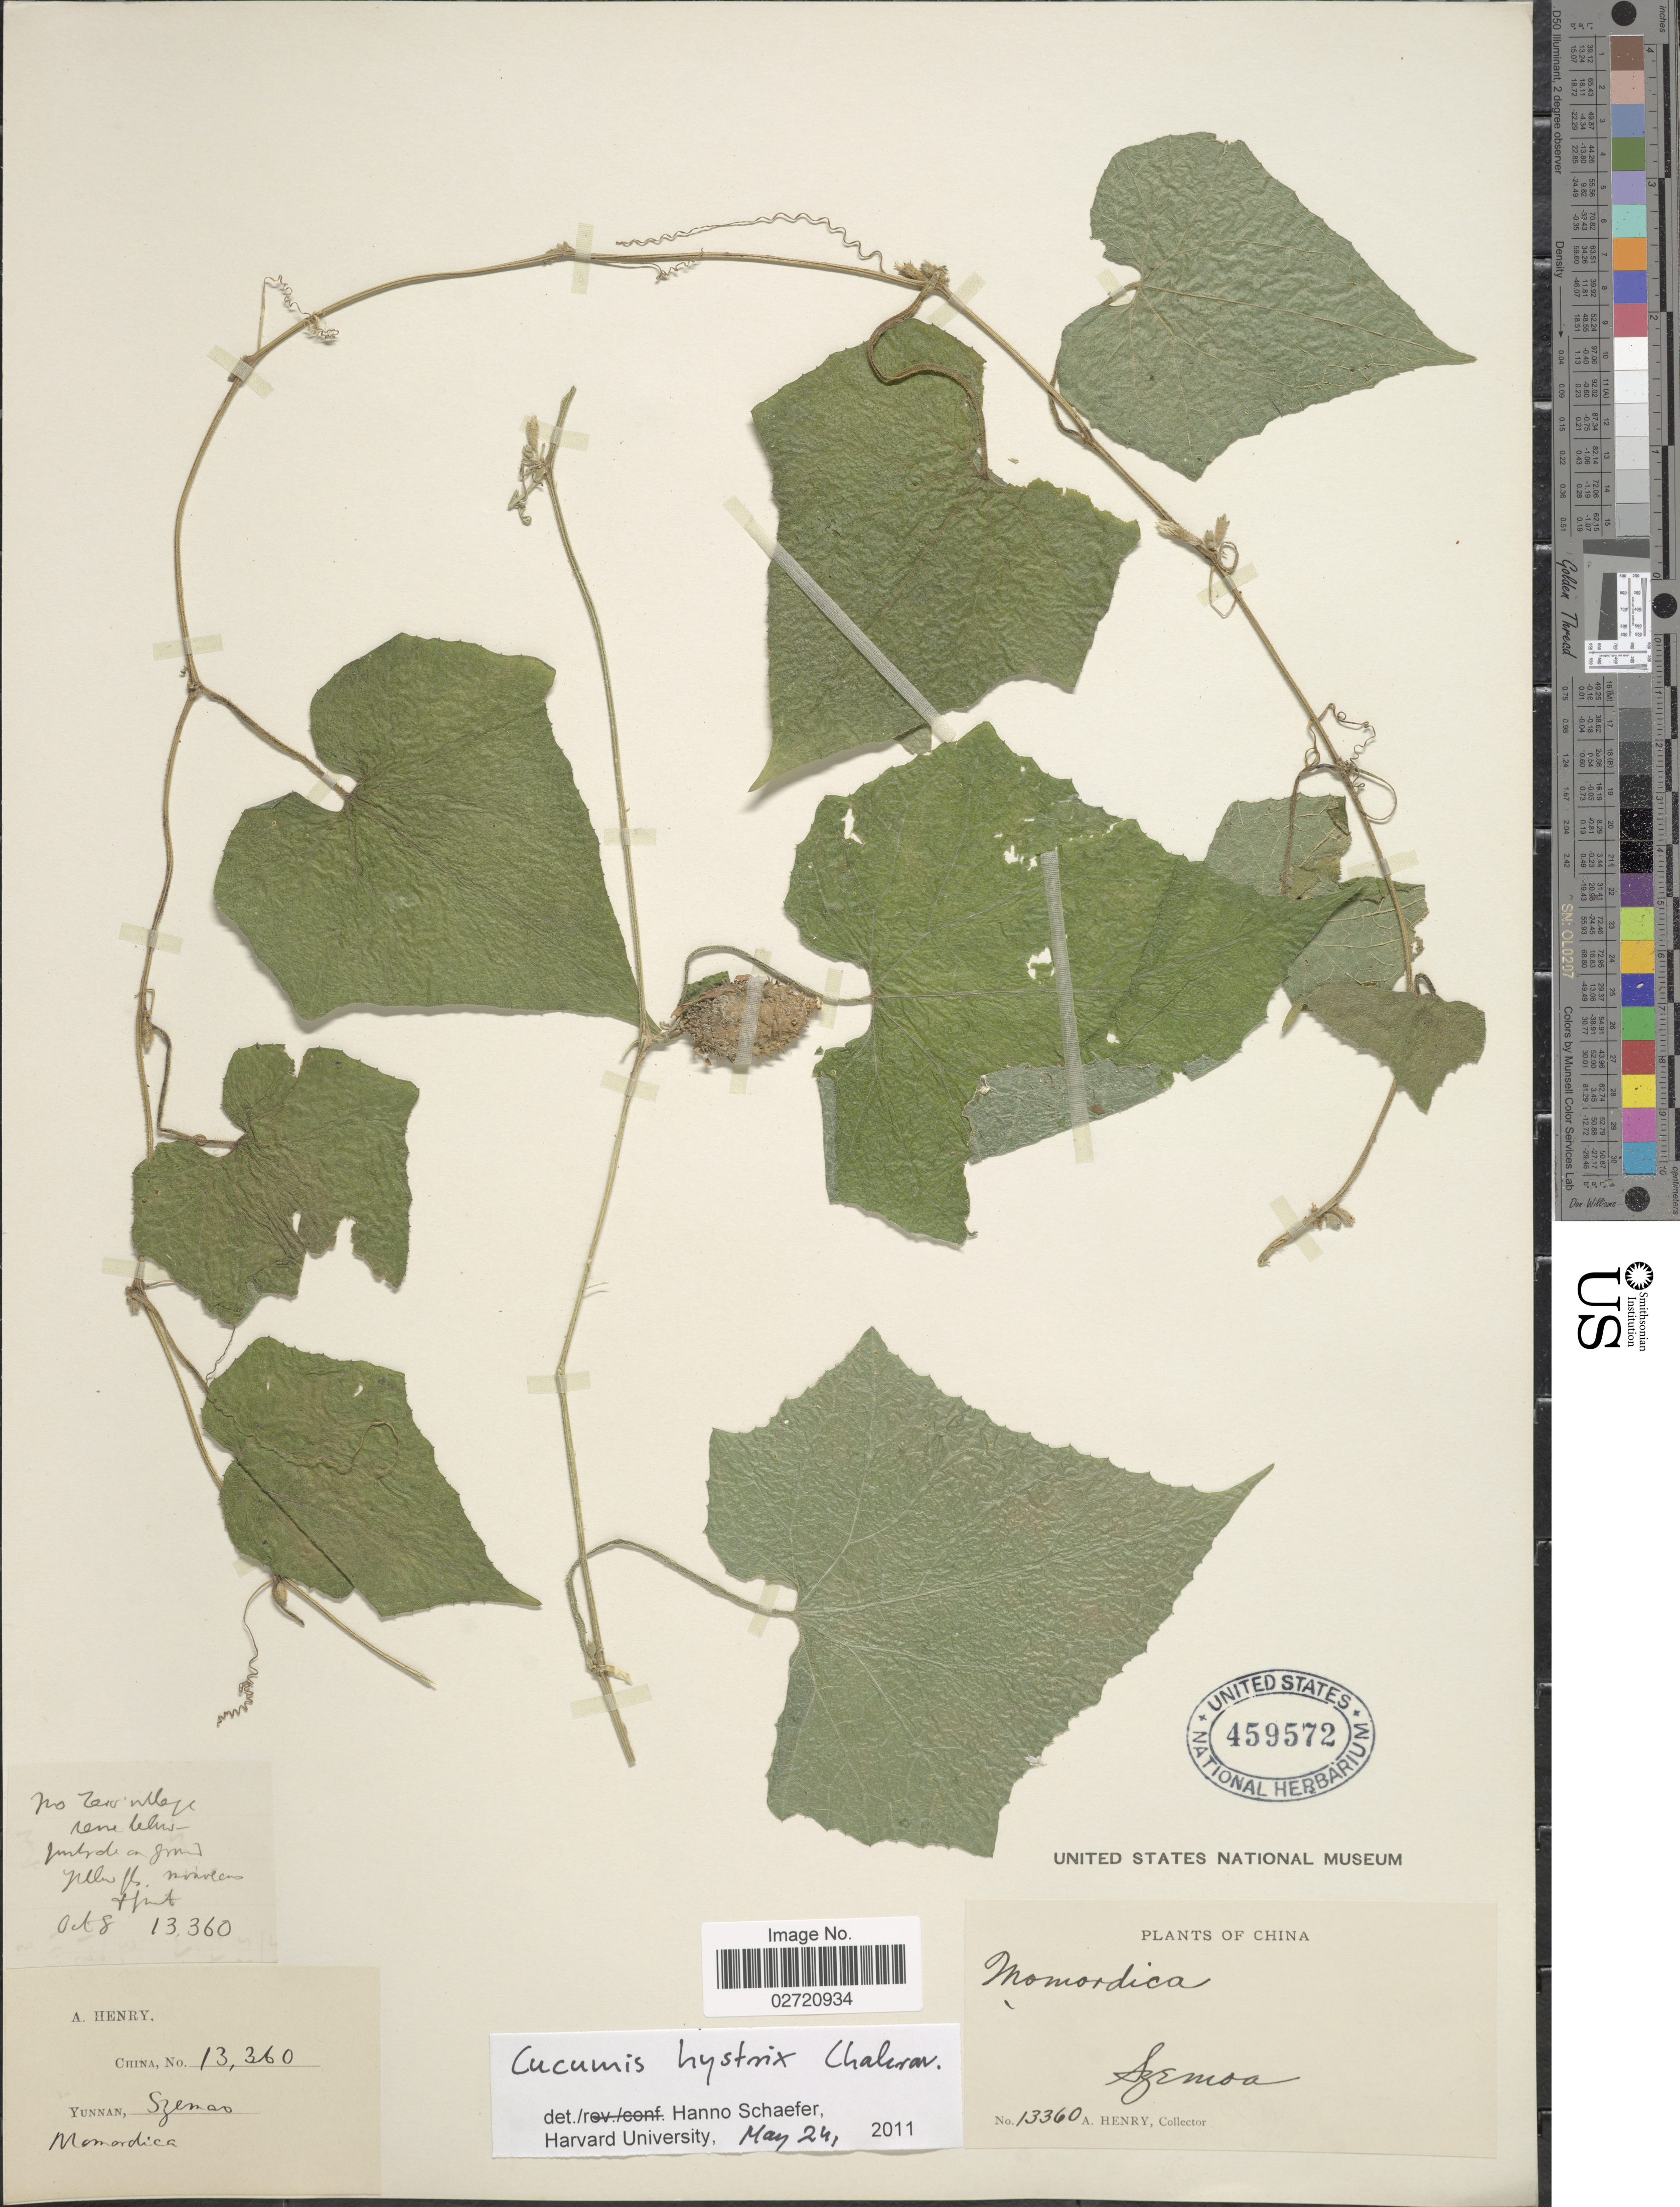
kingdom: Plantae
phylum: Tracheophyta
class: Magnoliopsida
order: Cucurbitales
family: Cucurbitaceae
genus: Cucumis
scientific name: Cucumis hystrix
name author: Chakrav.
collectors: A. Henry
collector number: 13360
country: China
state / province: Yunnan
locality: Szemao. Po Zero village. ravine below.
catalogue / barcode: US 459572